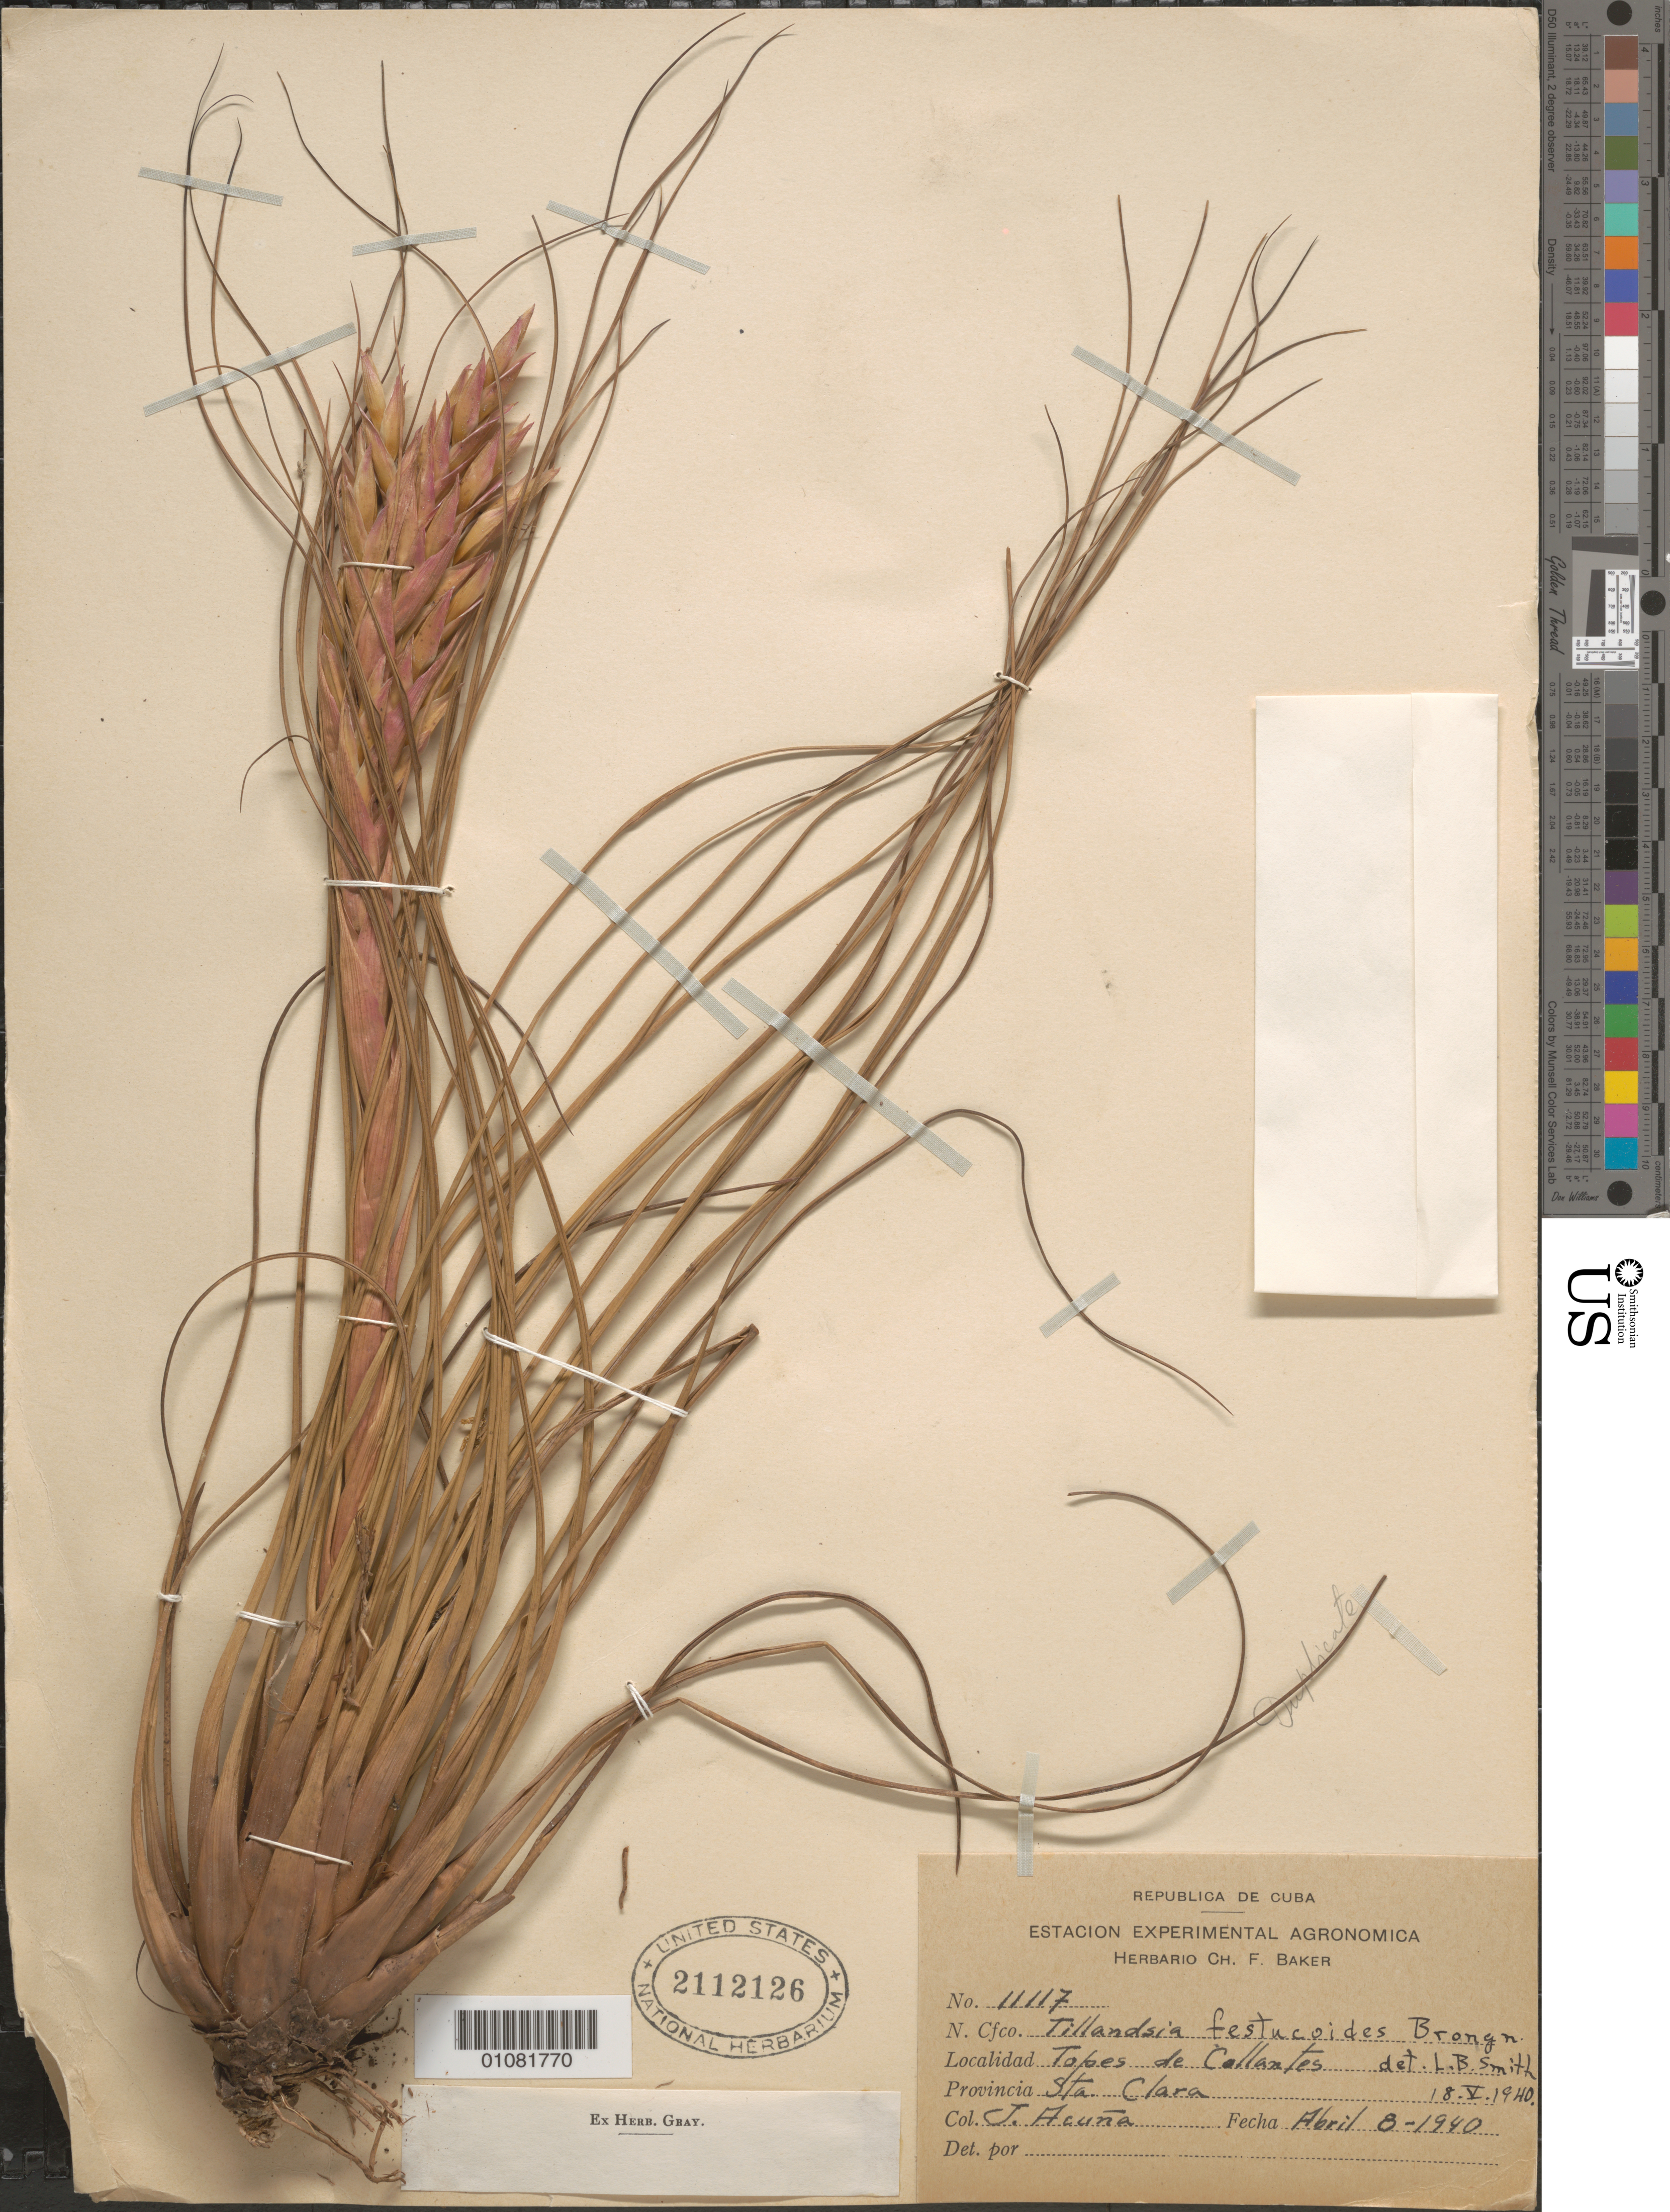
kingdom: Plantae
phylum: Tracheophyta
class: Liliopsida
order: Poales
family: Bromeliaceae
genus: Tillandsia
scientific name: Tillandsia festucoides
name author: Brongn. ex Mez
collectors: J. Acuña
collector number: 11117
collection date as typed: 08 Apr 1940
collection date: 1940-04-08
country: Cuba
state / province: Villa Clara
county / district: Santa Clara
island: Cuba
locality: Topes de Callantes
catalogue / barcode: US 2112126